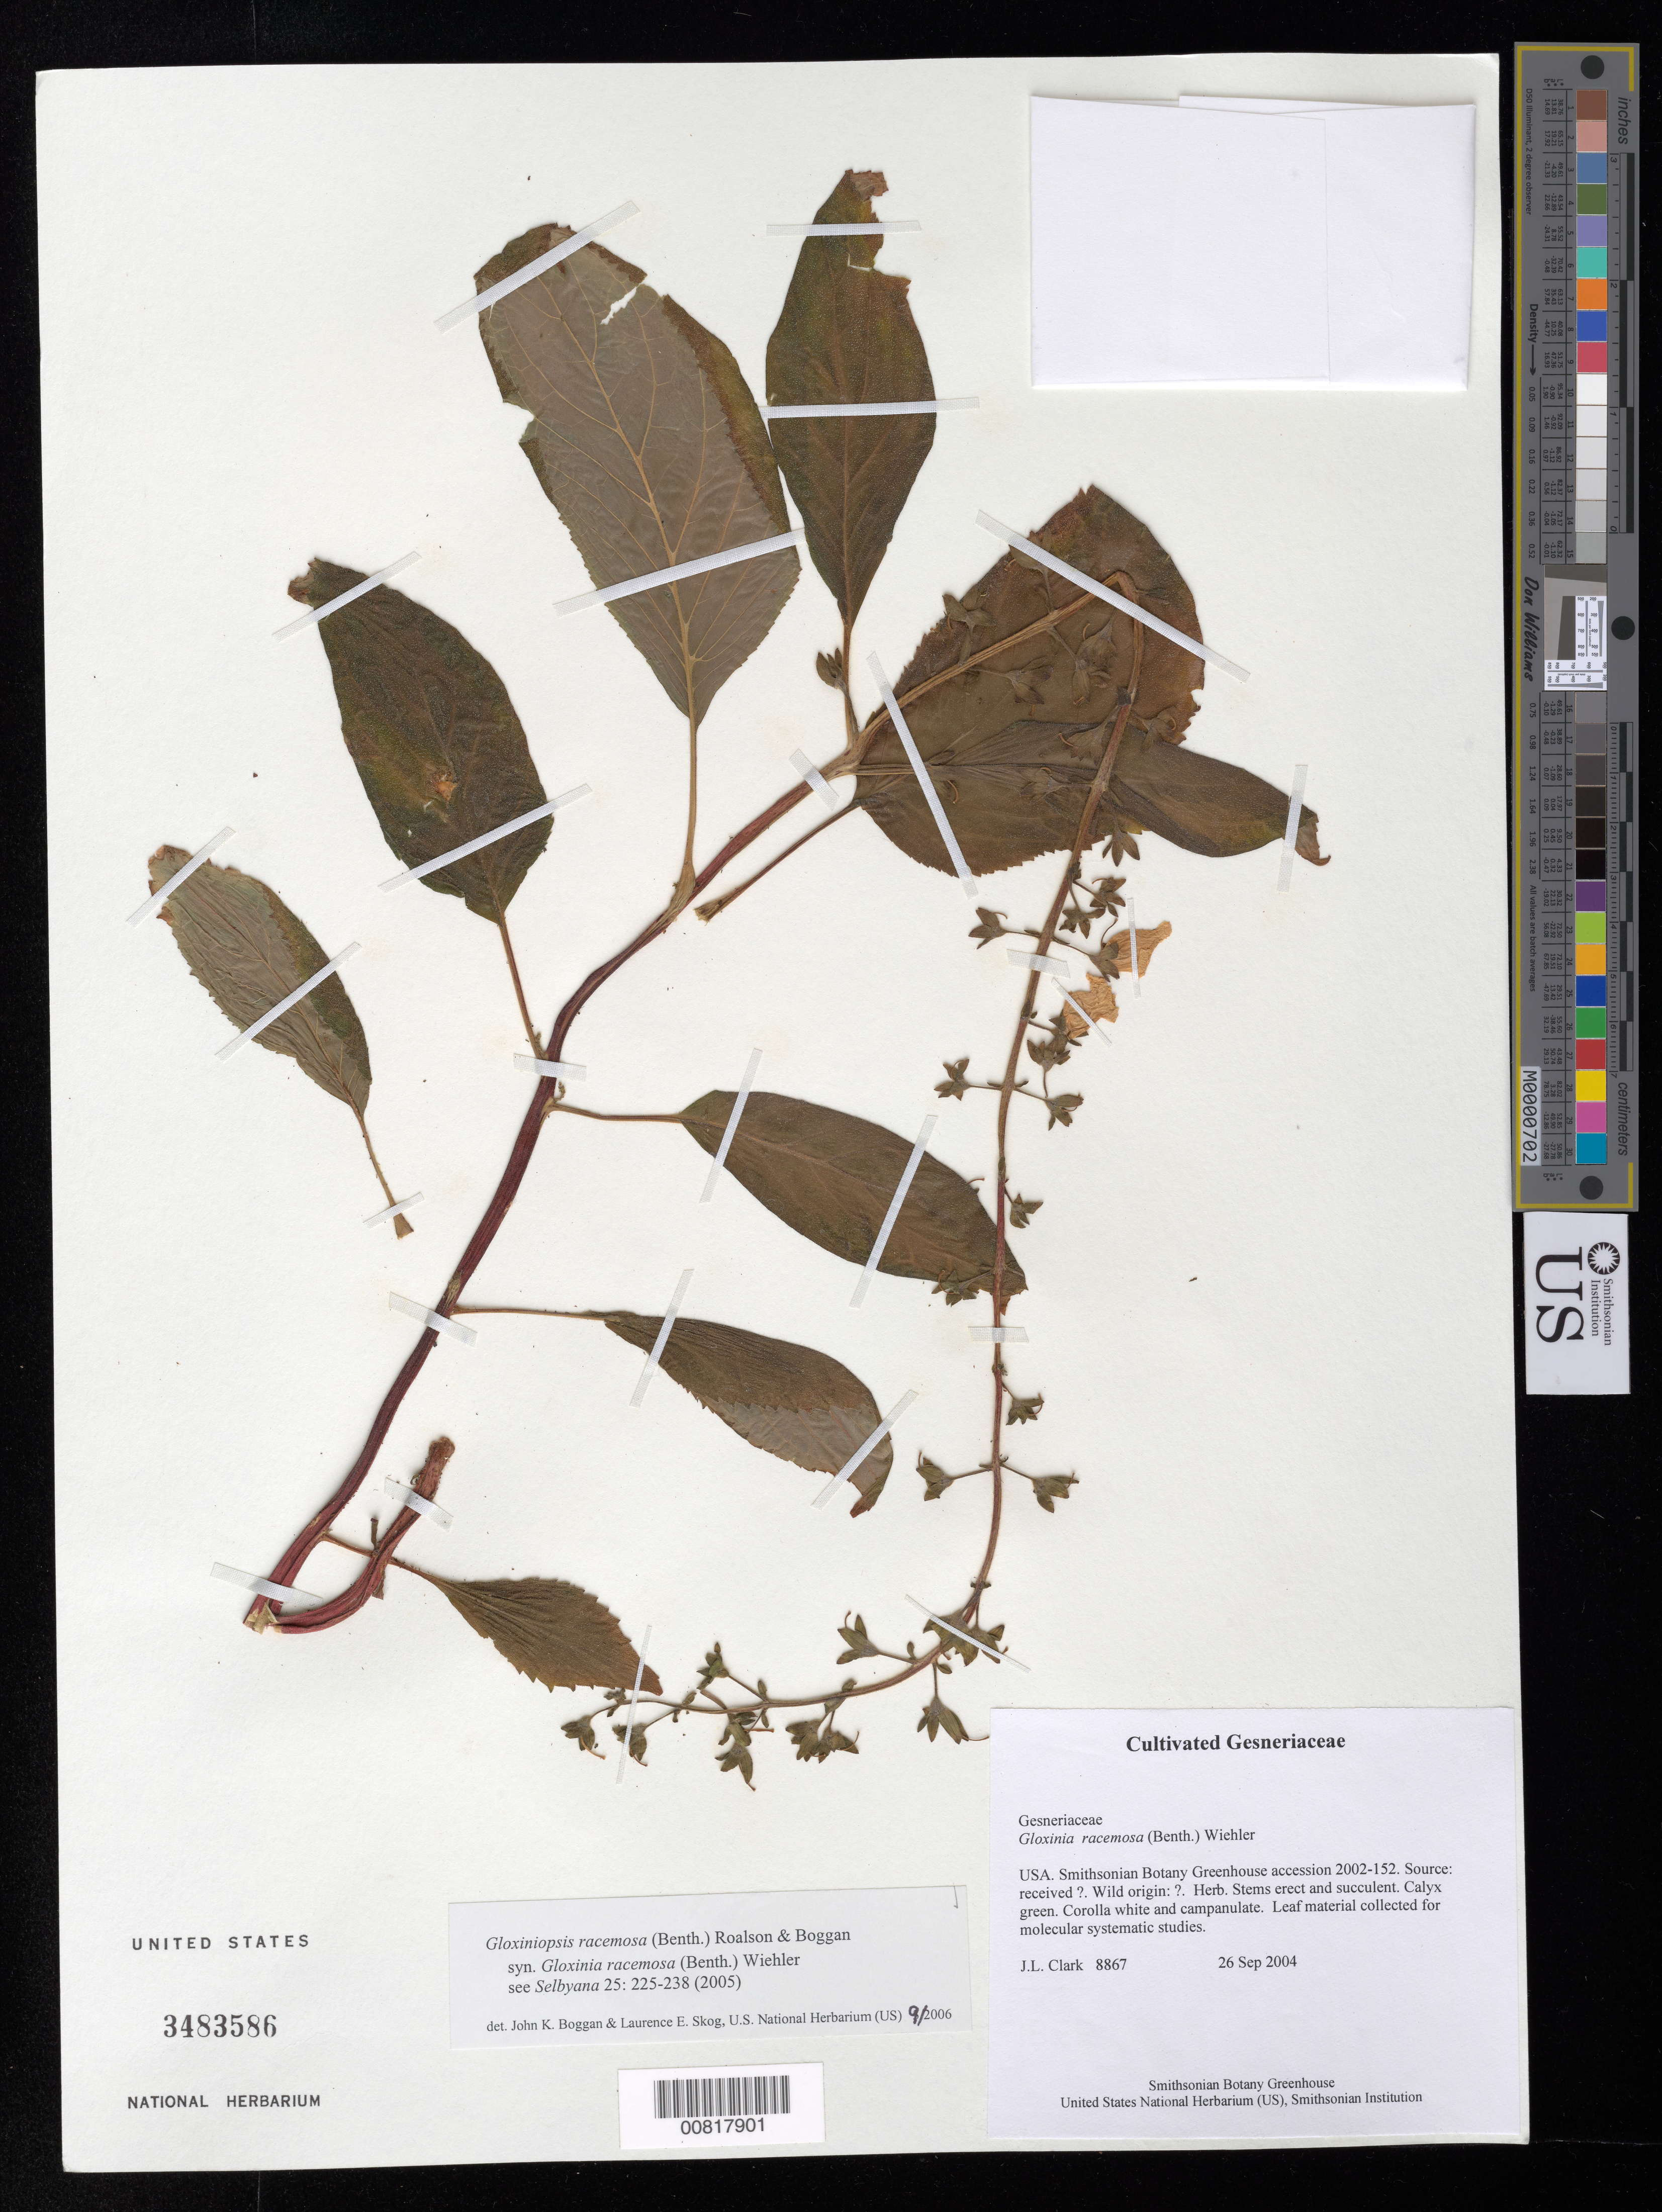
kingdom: Plantae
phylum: Tracheophyta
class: Magnoliopsida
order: Lamiales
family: Gesneriaceae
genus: Gloxiniopsis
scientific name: Gloxiniopsis racemosa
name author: (Benth.) Roalson & Boggan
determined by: Boggan, J. K.; Skog, L. E.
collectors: J. L. Clark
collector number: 8867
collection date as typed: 26 Sep 2004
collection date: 2004-09-26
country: Colombia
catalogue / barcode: US 3483586